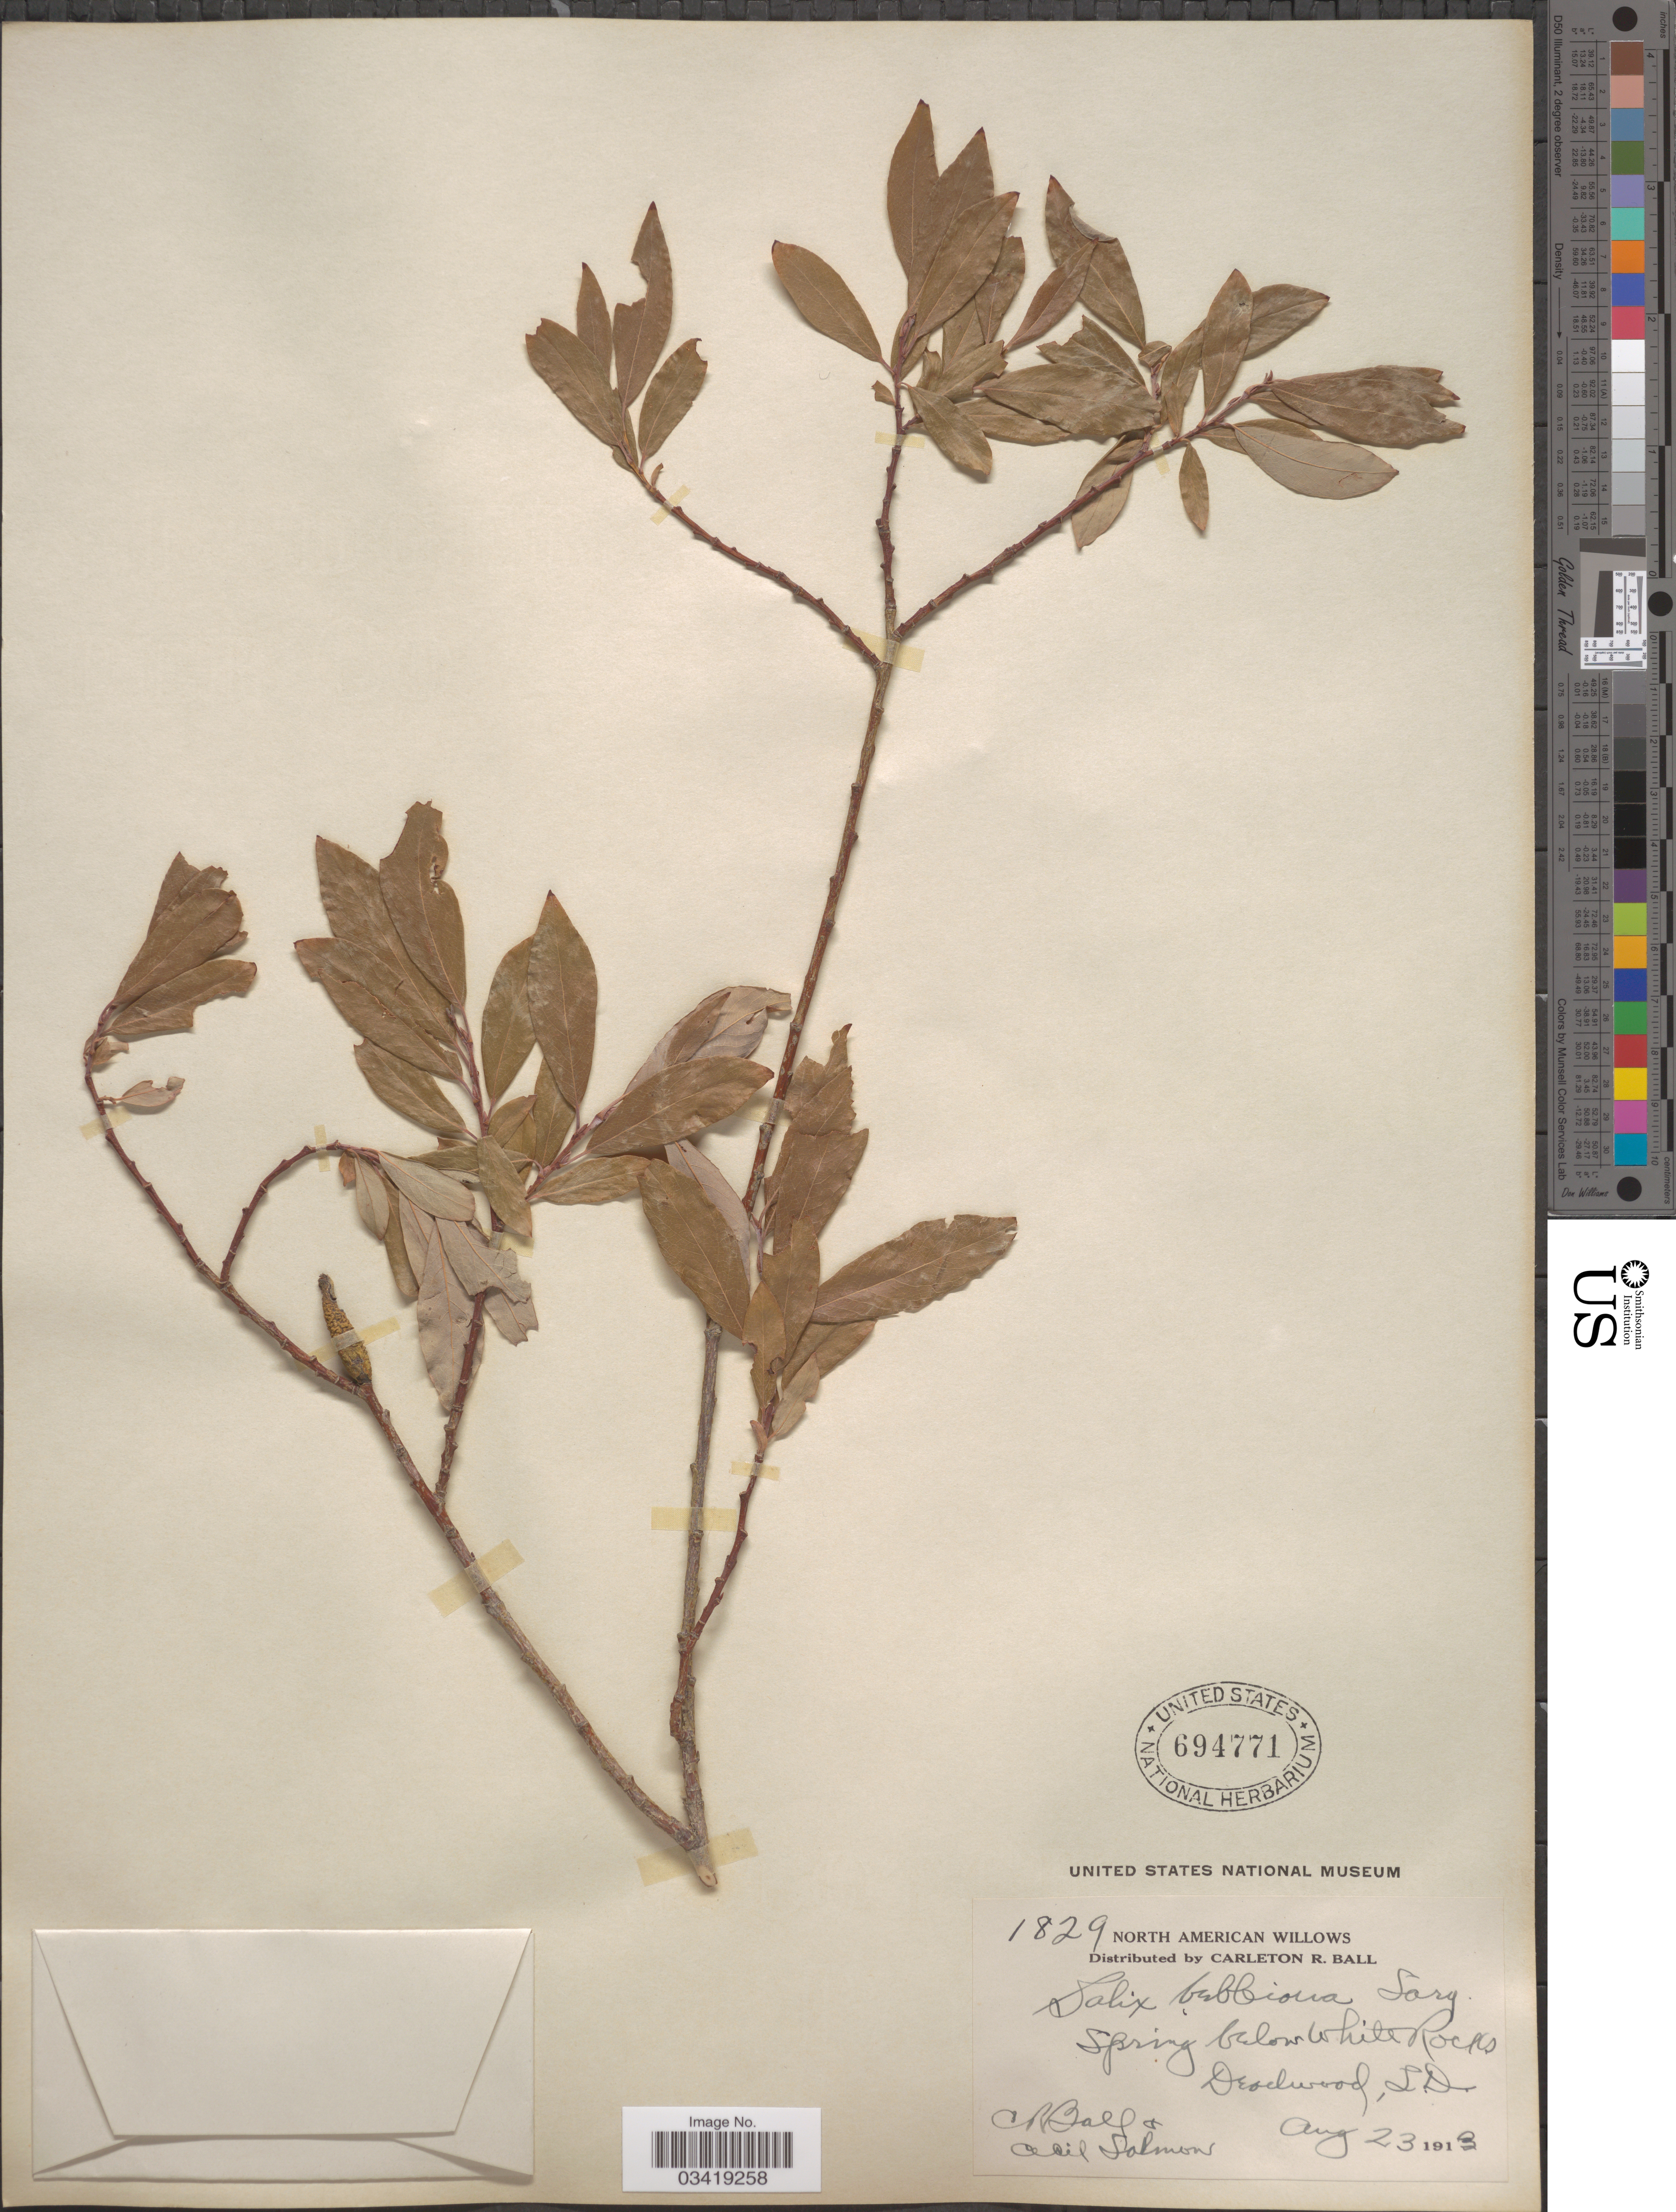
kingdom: Plantae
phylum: Tracheophyta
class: Magnoliopsida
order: Malpighiales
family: Salicaceae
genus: Salix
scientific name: Salix bebbiana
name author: Sarg.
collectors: C. R. Ball & C. Salmon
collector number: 1829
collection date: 1913-08-23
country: United States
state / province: South Dakota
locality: Spring below White Rocks Deadwood.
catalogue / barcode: US 694771